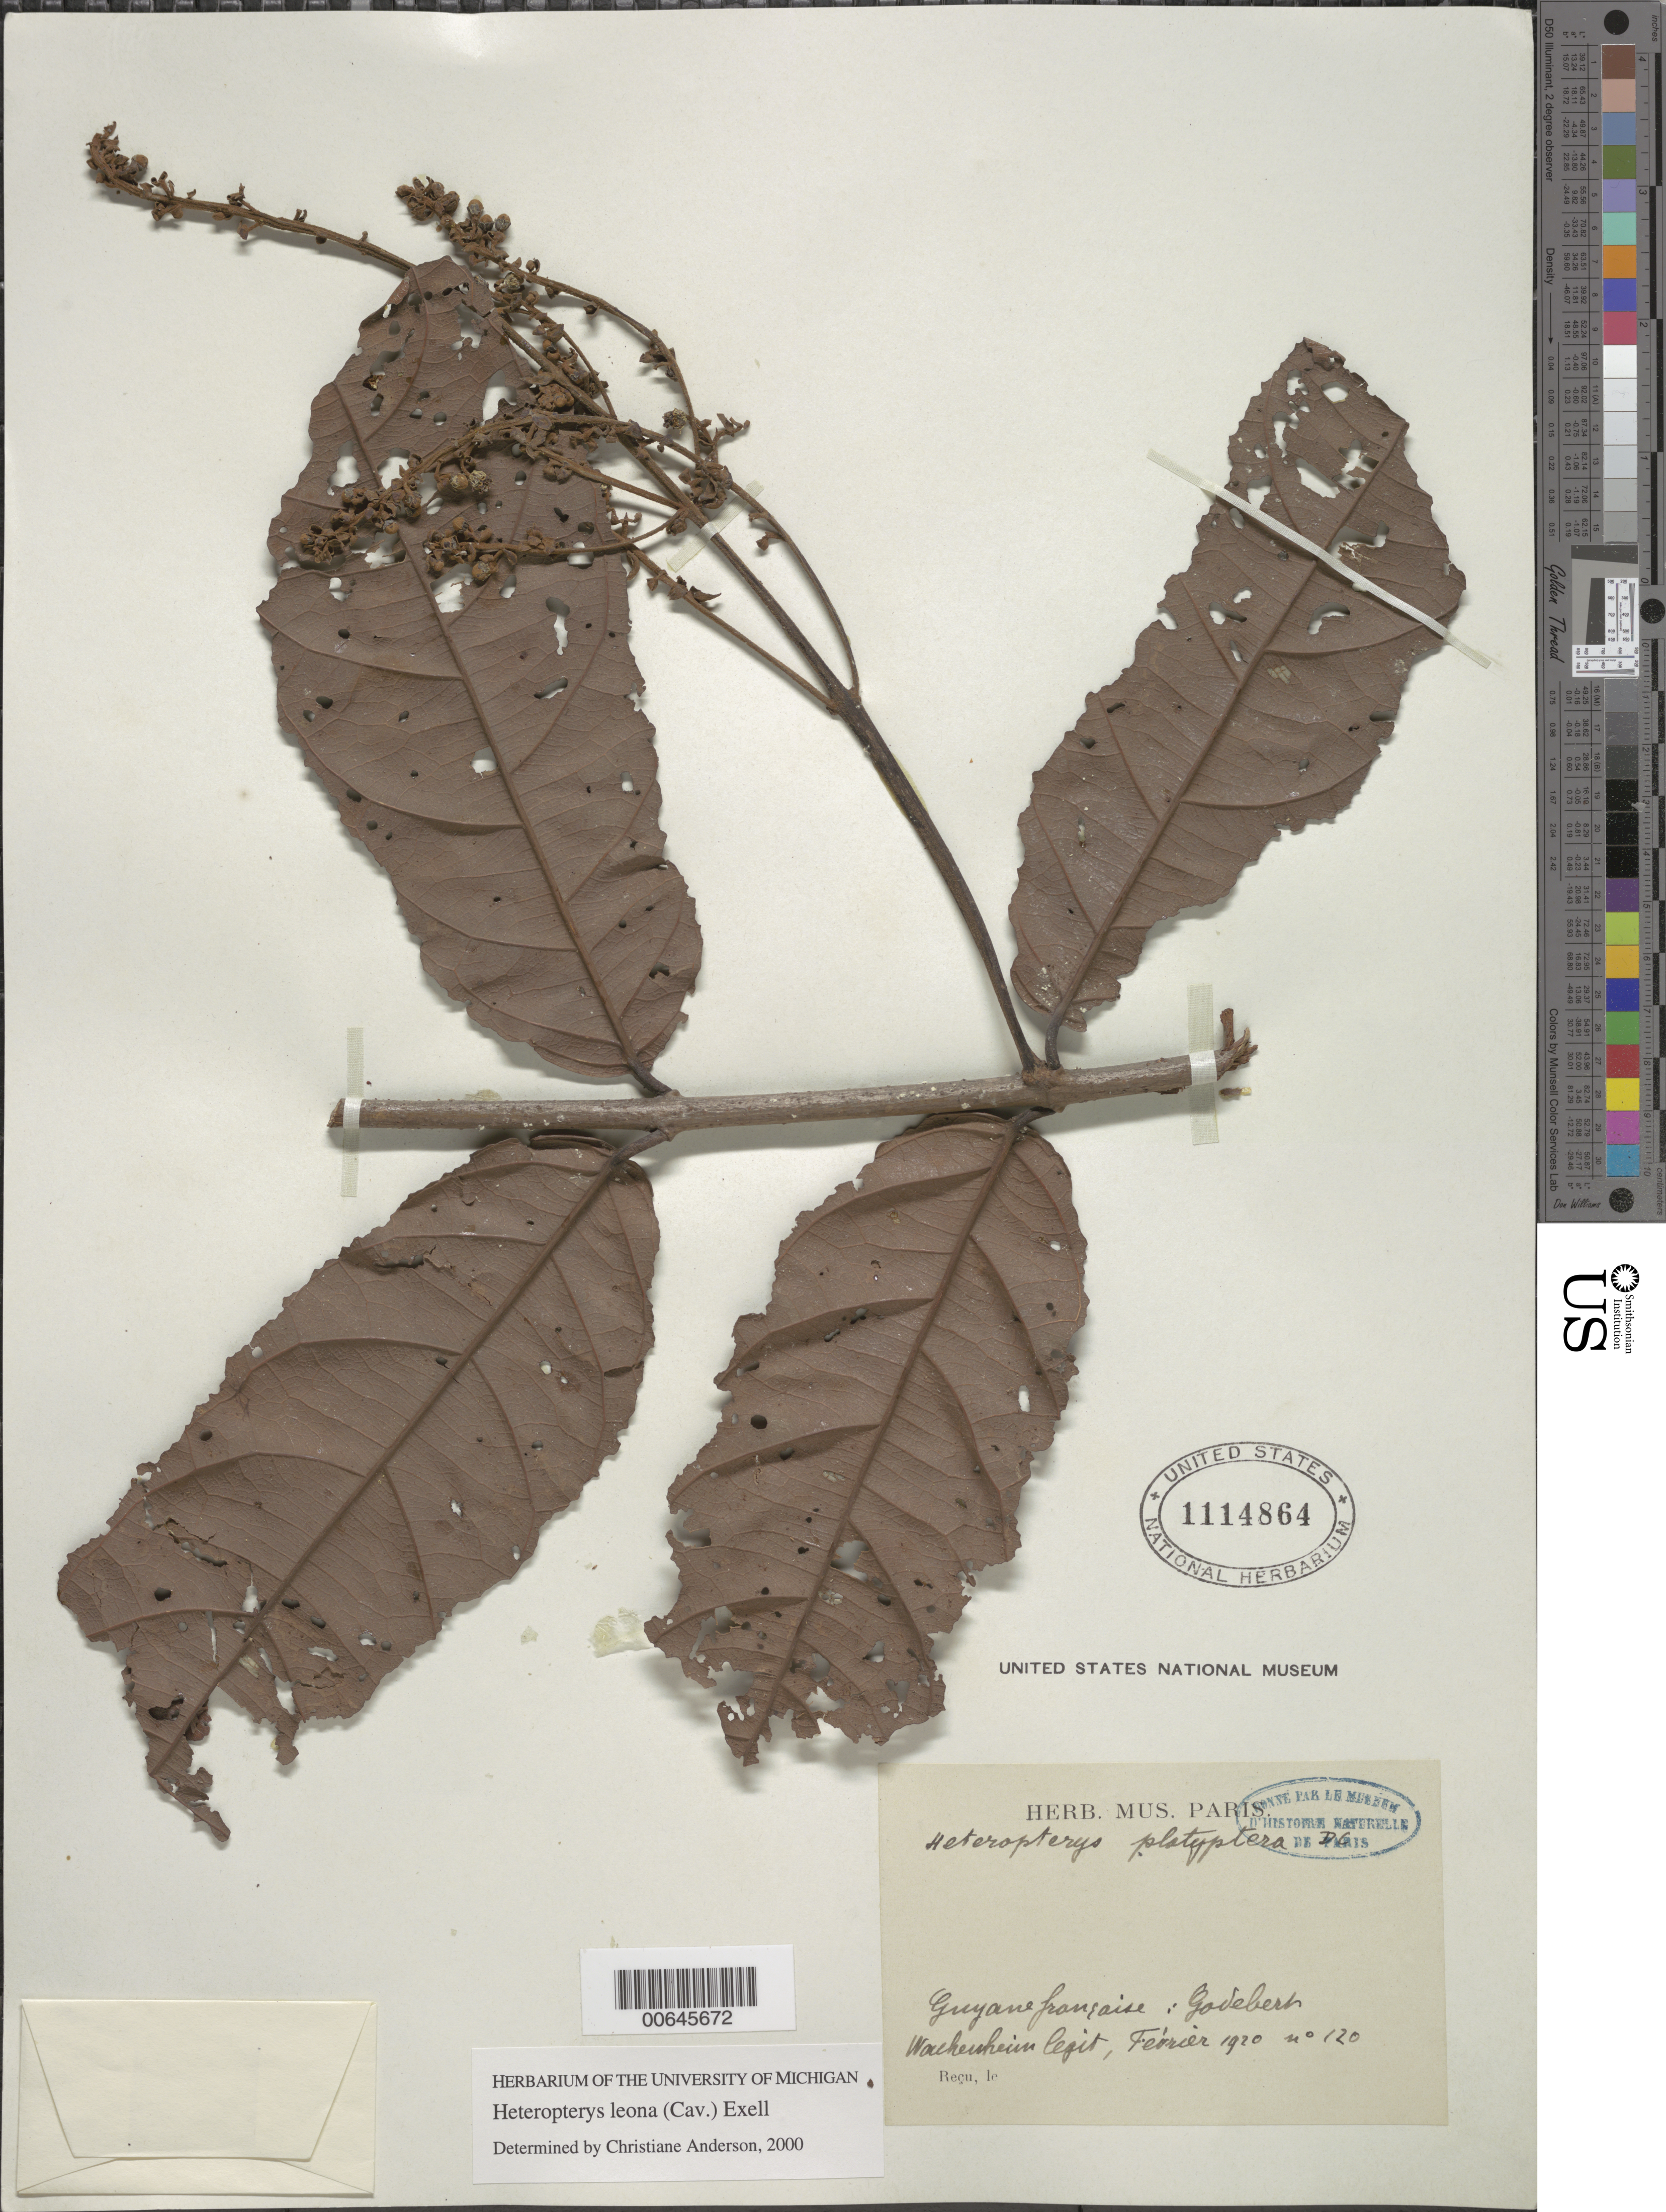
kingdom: Plantae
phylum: Tracheophyta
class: Magnoliopsida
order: Malpighiales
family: Malpighiaceae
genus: Heteropterys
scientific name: Heteropterys leona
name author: (Cav.) Exell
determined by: Anderson, C.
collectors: G. Wachenheim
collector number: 120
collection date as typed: Feb-20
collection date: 1920-02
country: French Guiana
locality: Godebert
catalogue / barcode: US 1114864